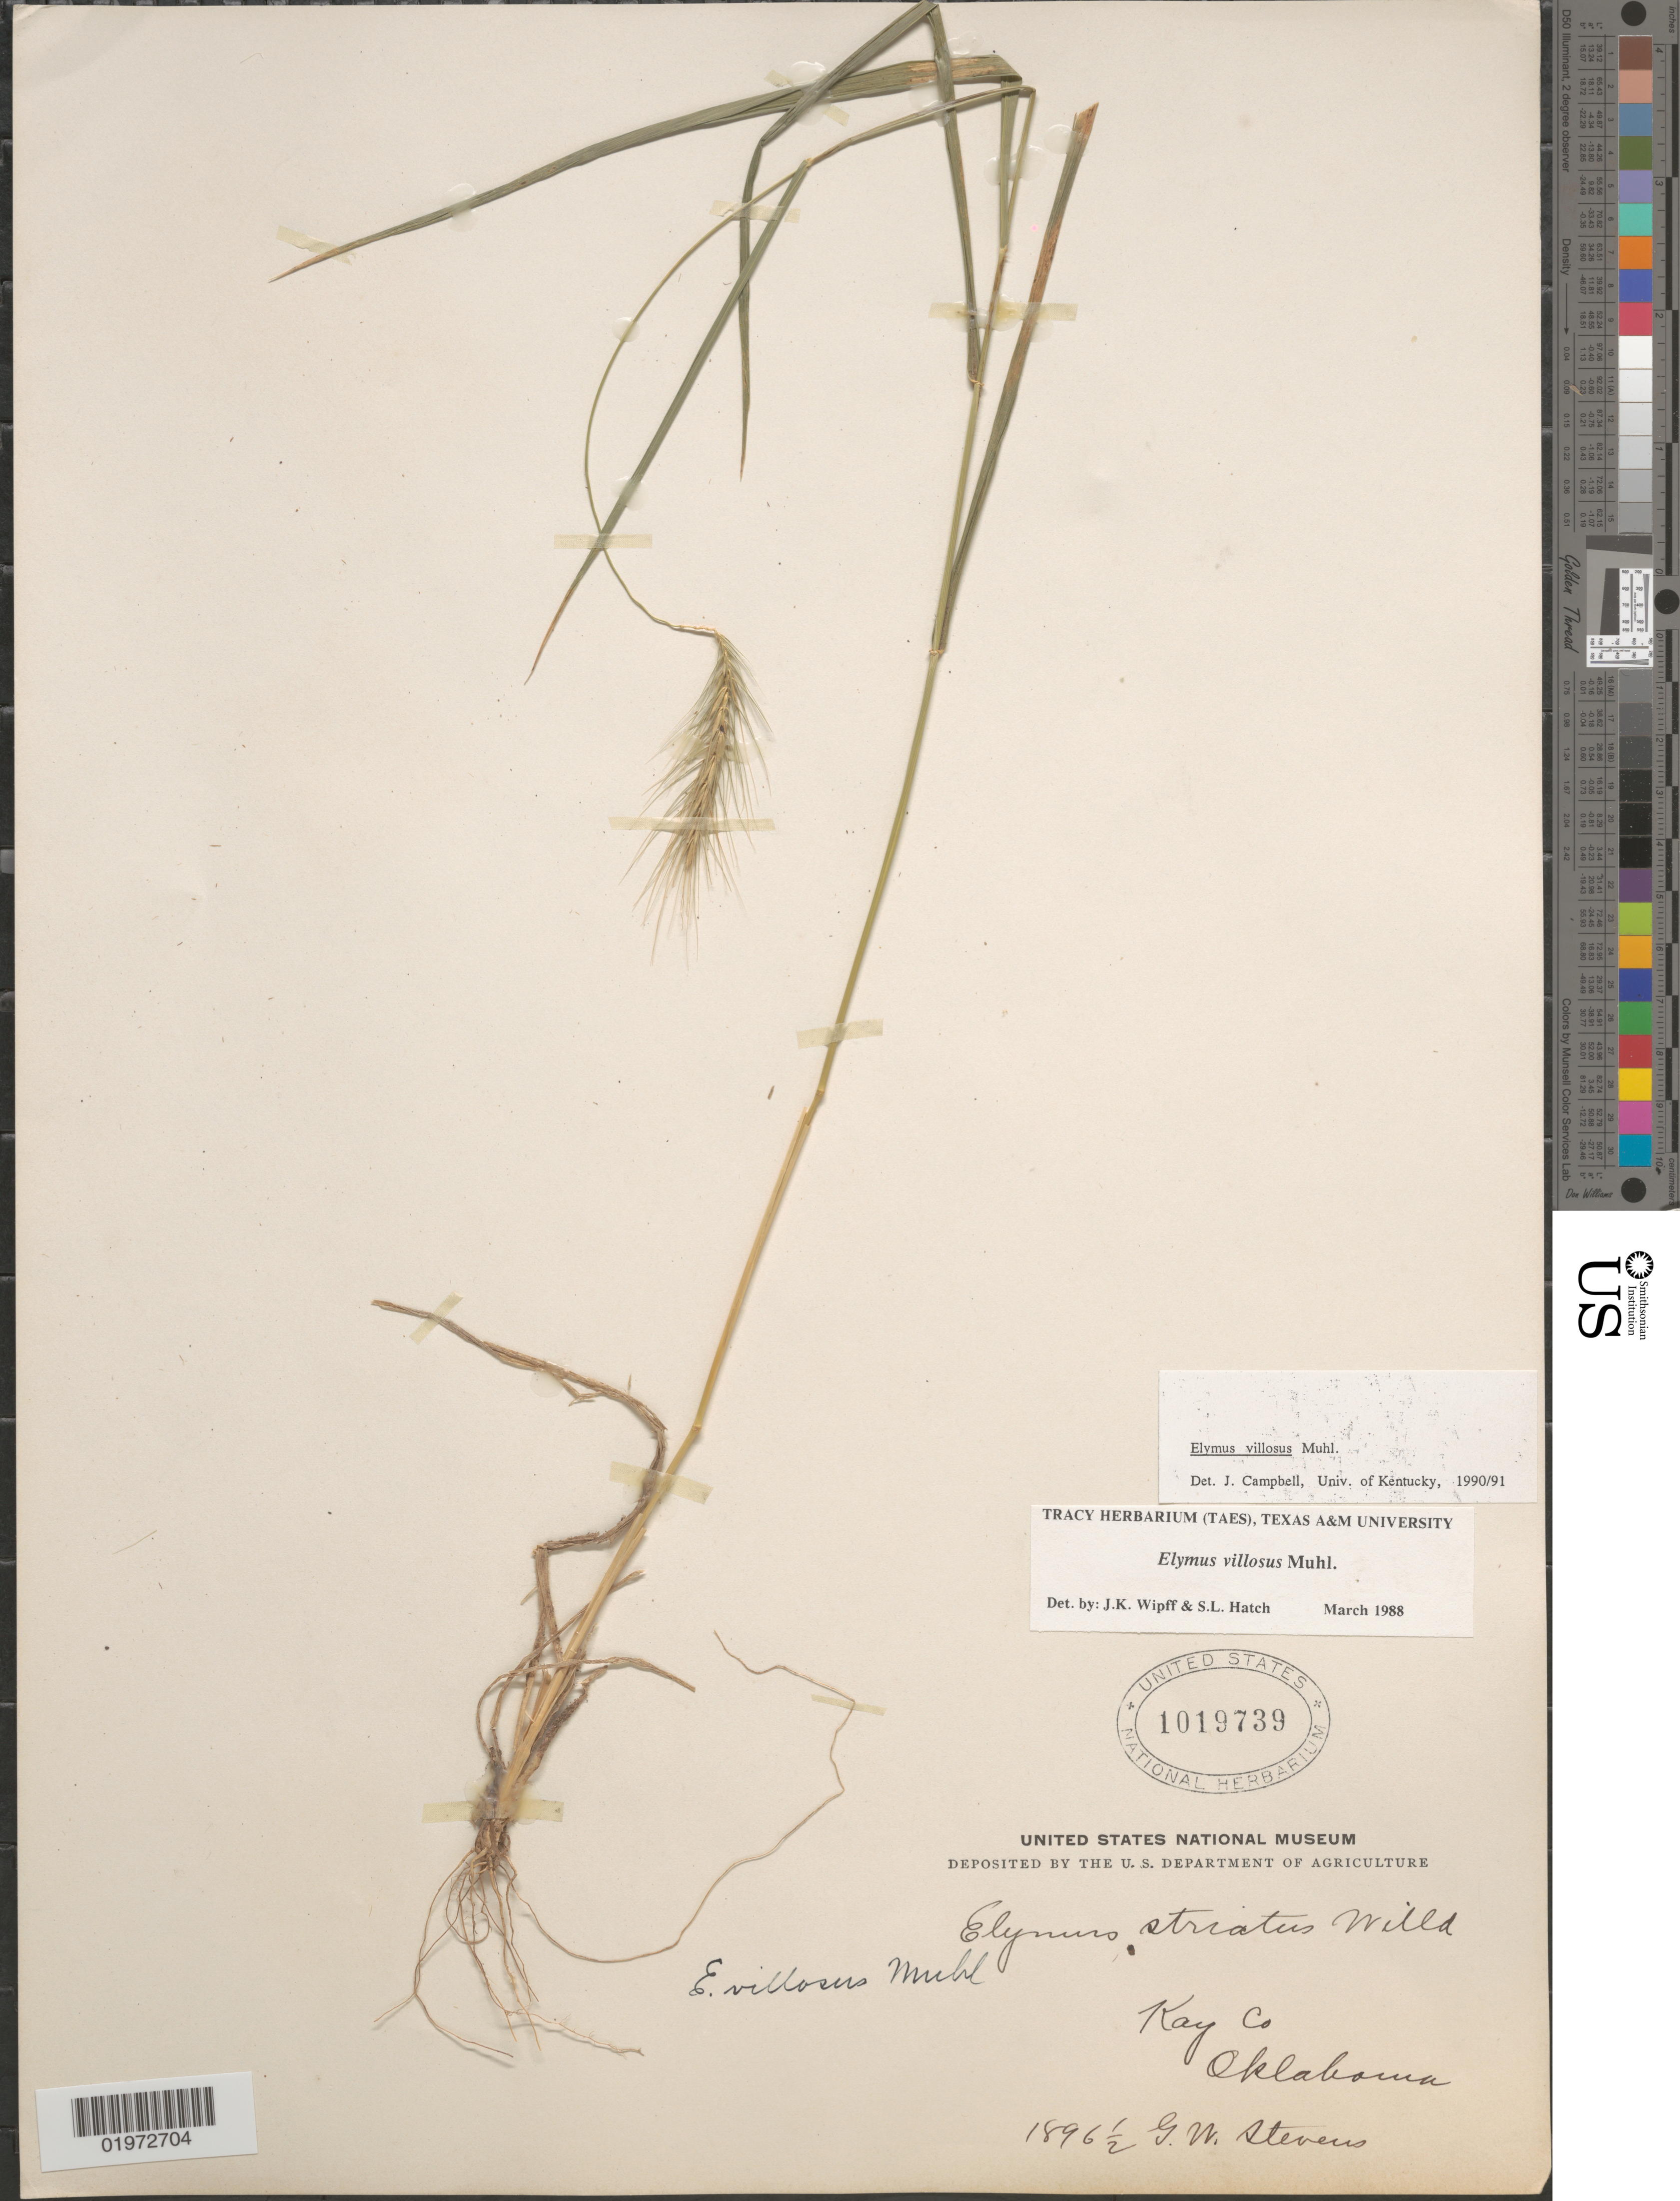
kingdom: Plantae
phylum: Tracheophyta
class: Liliopsida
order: Poales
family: Poaceae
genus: Elymus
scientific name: Elymus villosus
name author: Muhl. ex Willd.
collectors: G. W. Stevens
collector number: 1896½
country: United States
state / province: Oklahoma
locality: Kay Co.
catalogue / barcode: US 1019739